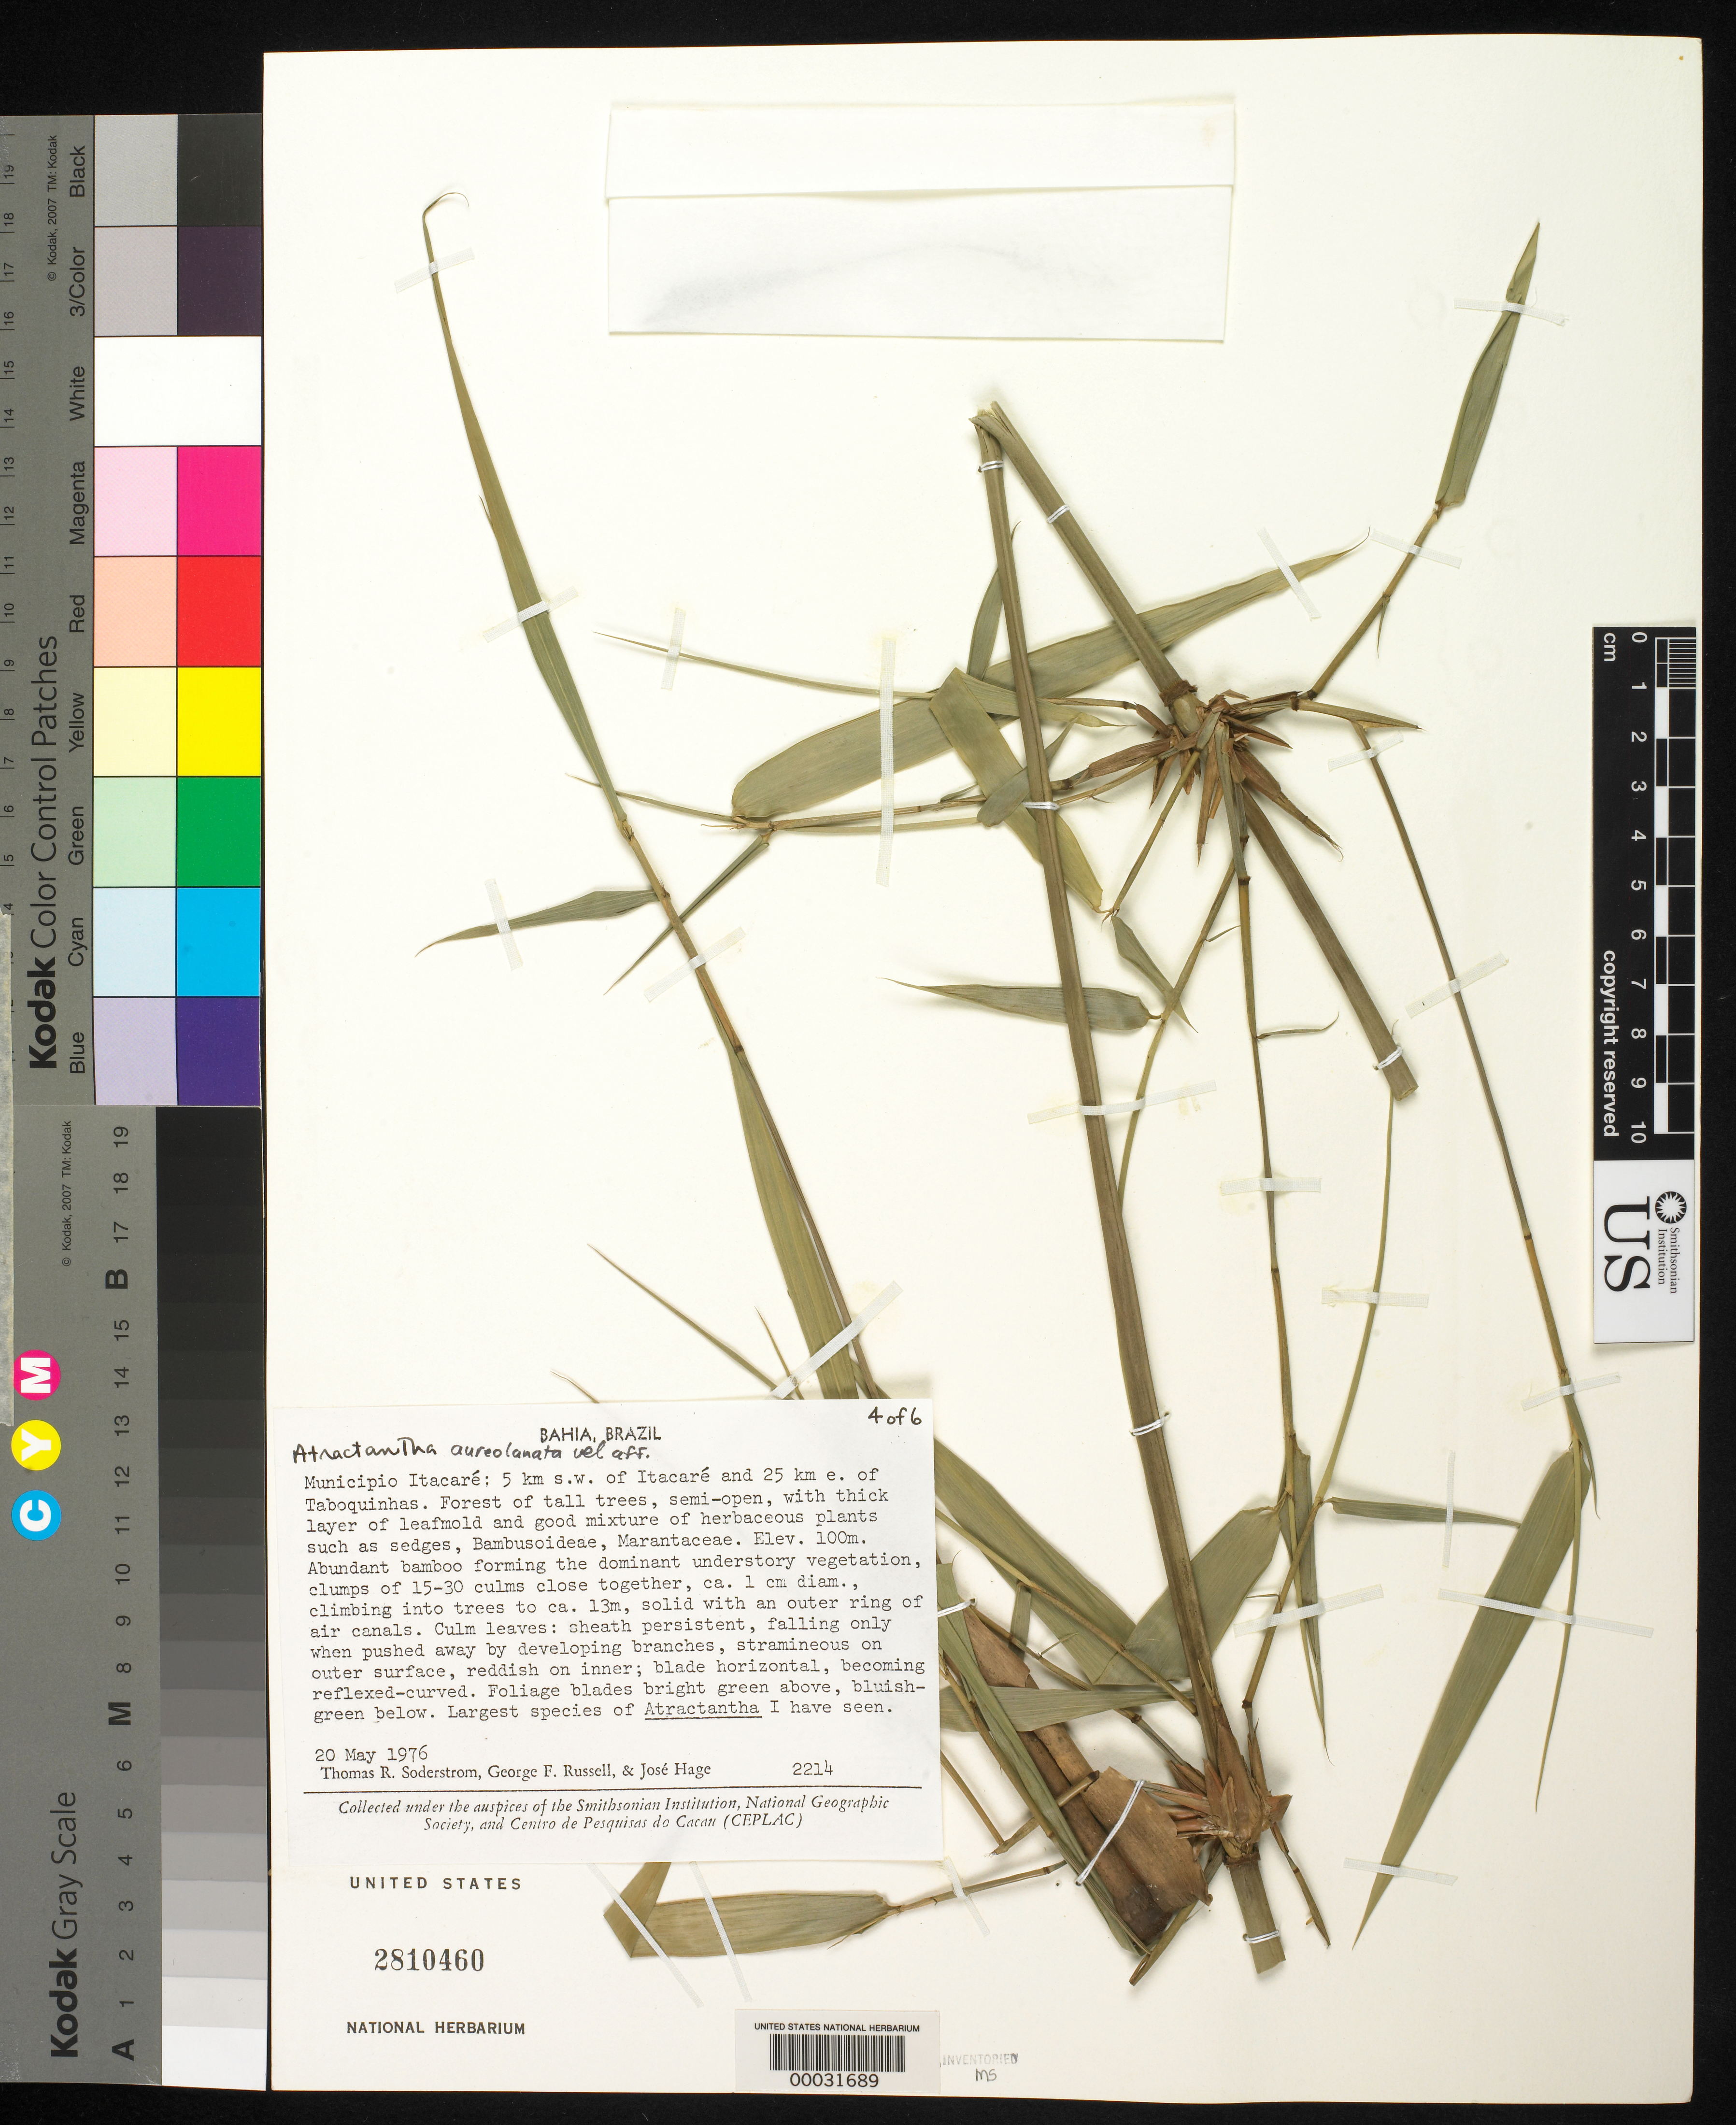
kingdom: Plantae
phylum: Tracheophyta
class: Liliopsida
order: Poales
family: Poaceae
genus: Atractantha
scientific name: Atractantha aureolanata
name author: Judz.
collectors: T. R. Soderstrom, G. Russell & J. Hage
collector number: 2214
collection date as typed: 20 May 1976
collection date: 1976-05-20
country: Brazil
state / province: Bahia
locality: Itacare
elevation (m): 100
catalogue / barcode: US 2810460